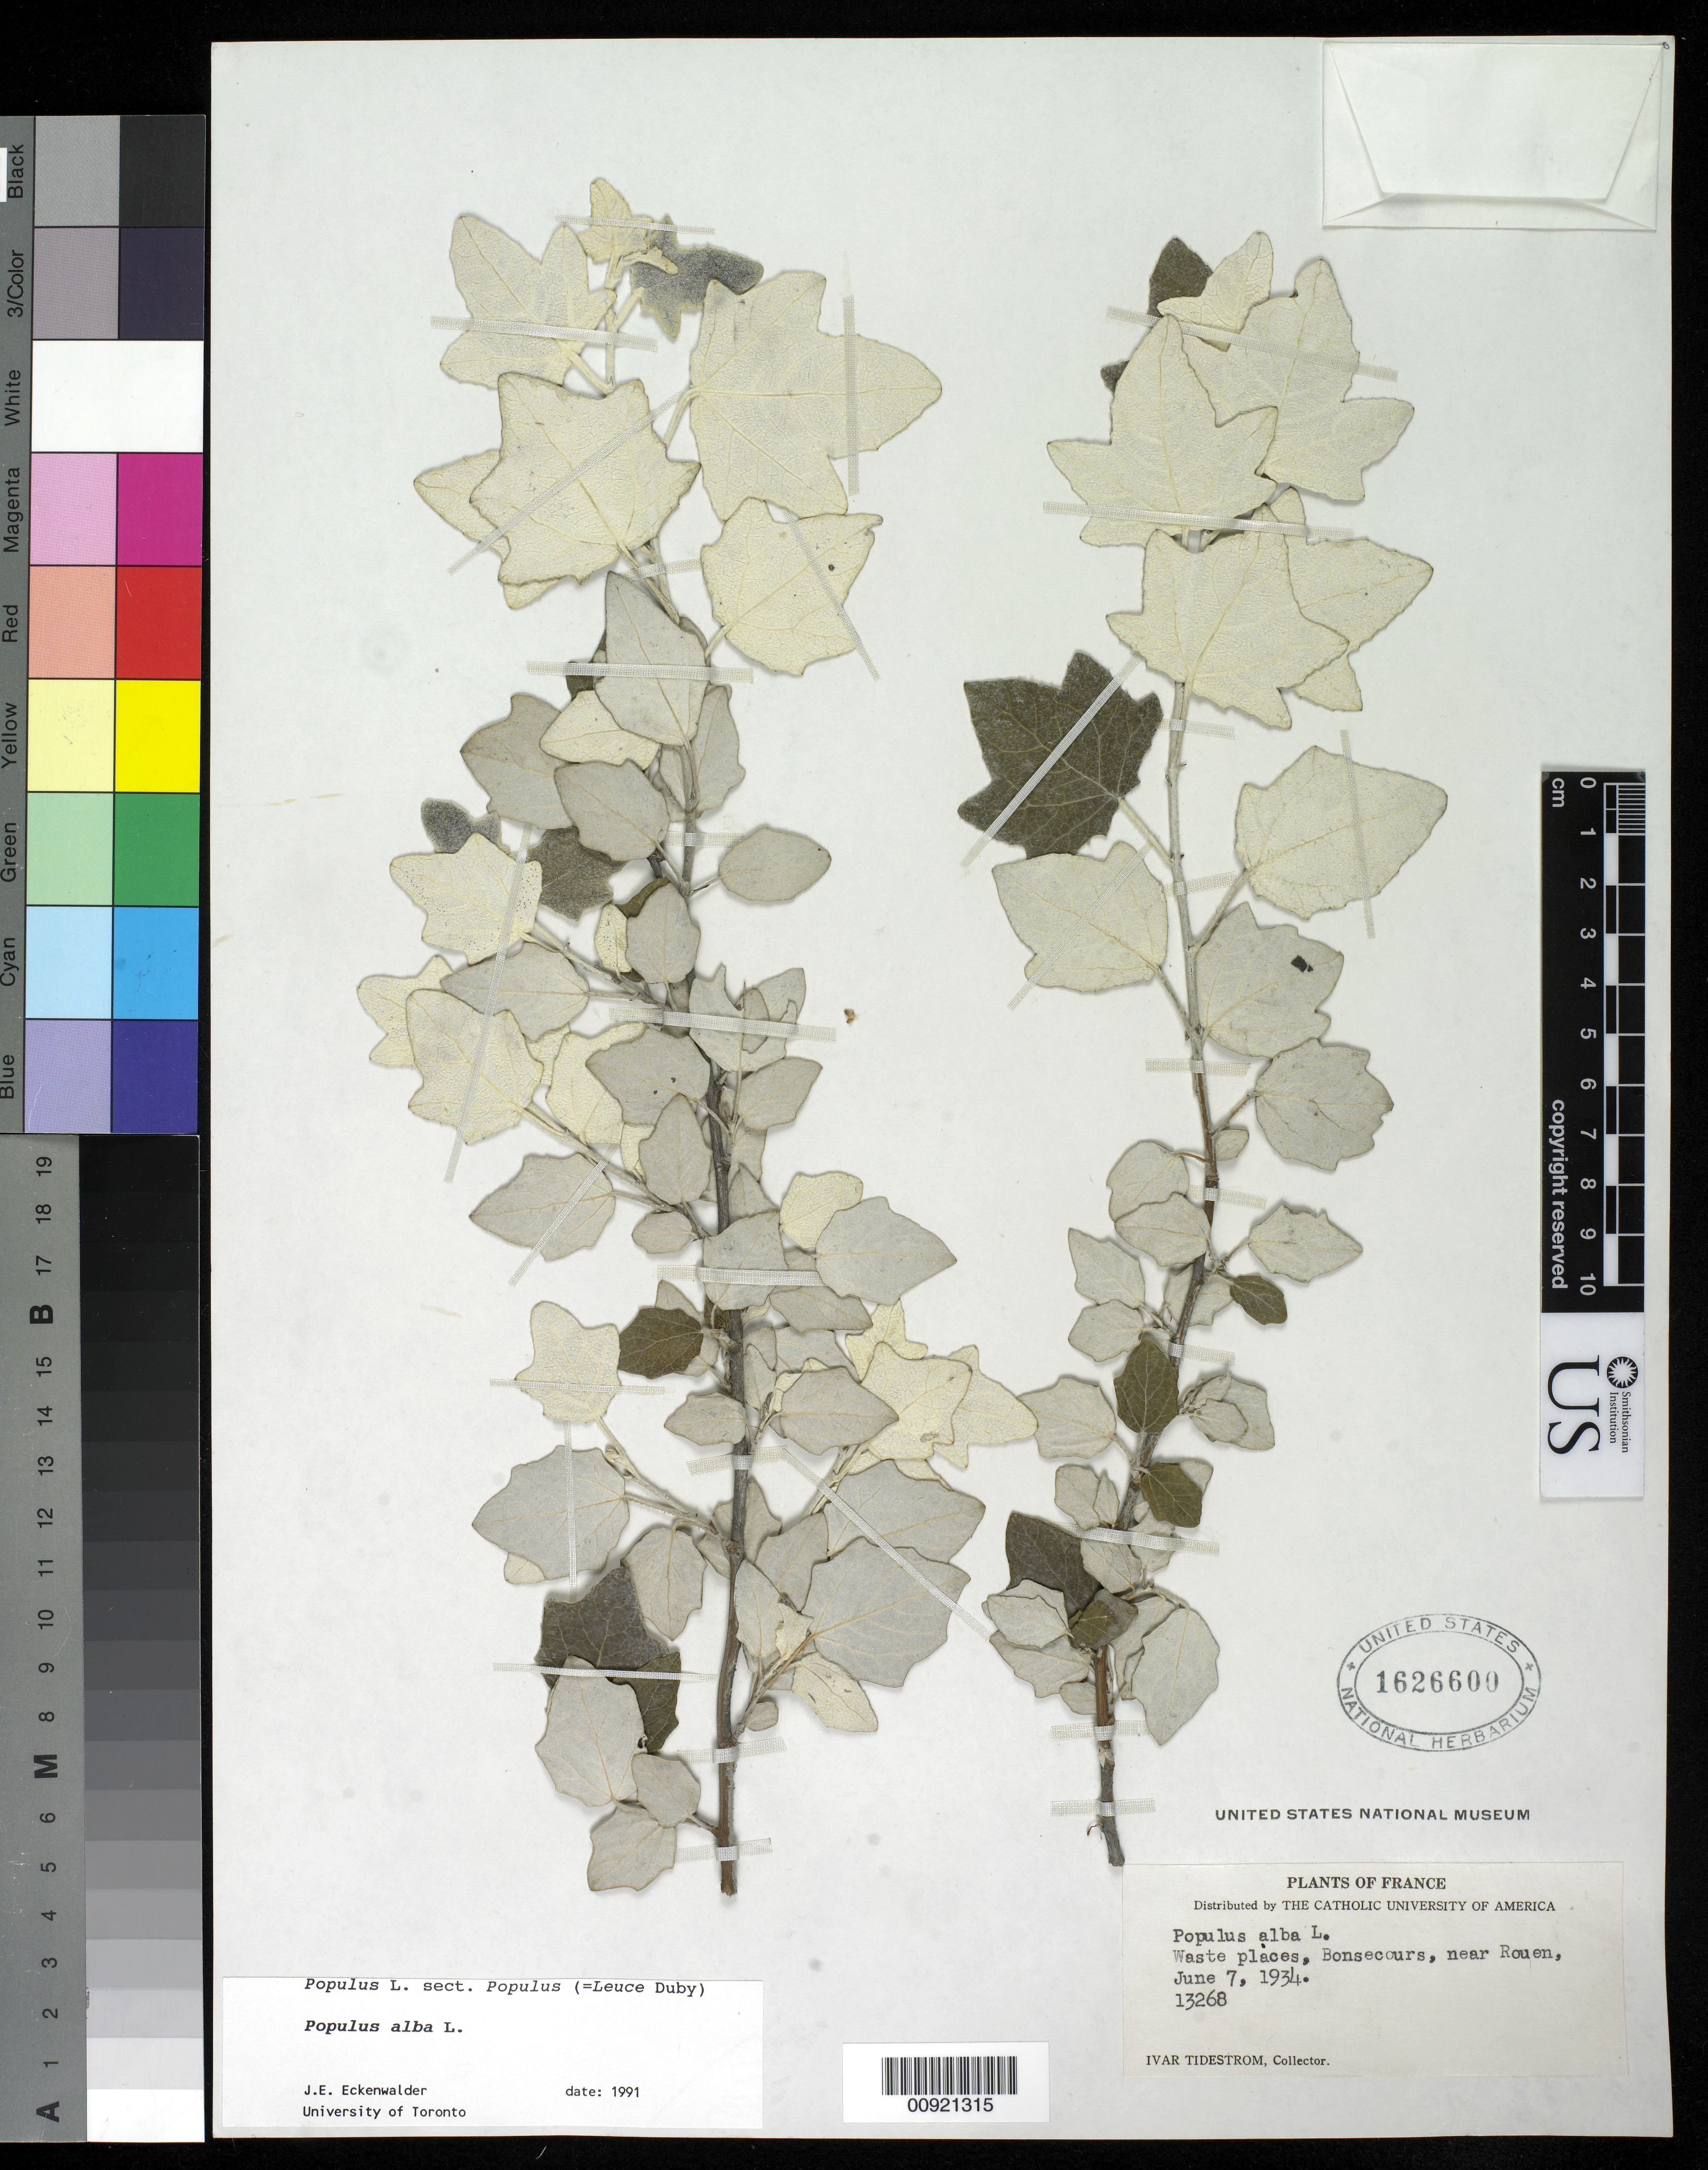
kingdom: Plantae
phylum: Tracheophyta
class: Magnoliopsida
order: Malpighiales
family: Salicaceae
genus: Populus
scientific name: Populus alba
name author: L.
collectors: I. F. Tidestrom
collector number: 13268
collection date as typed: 07 Jun 1934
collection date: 1934-06-07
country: France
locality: Waste places, Bonsecours, near Rouen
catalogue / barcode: US 1626600